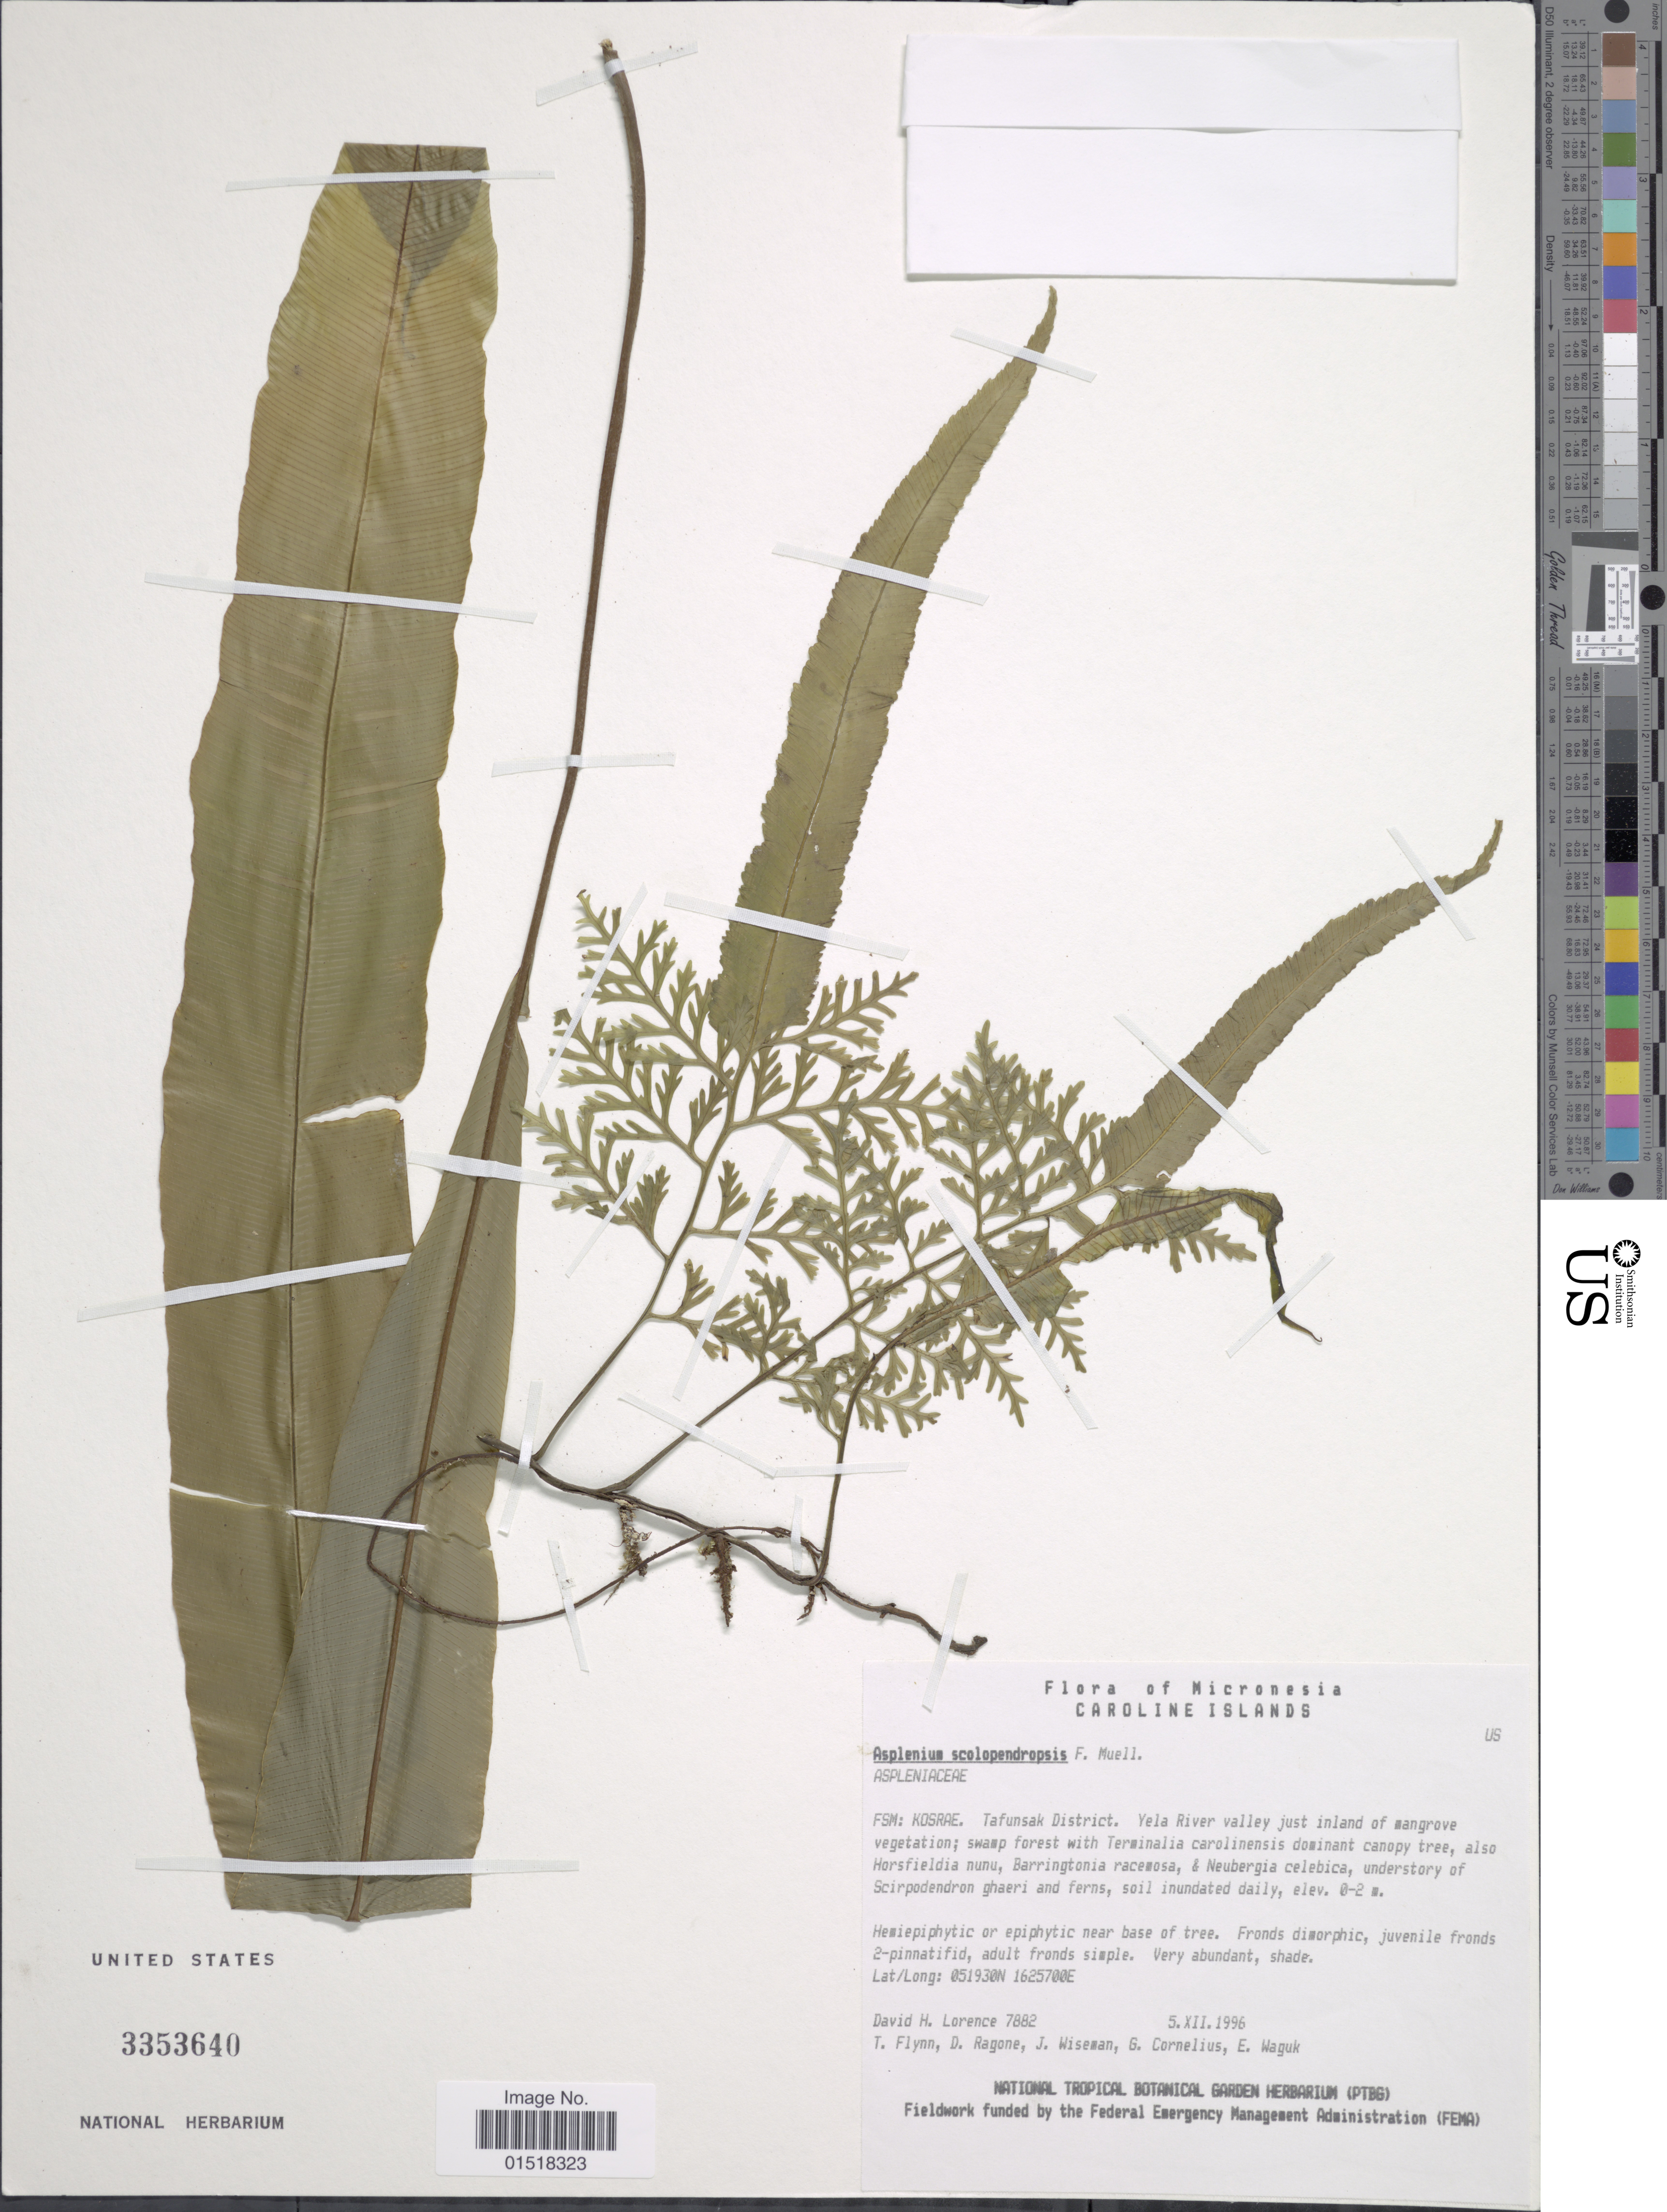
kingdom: Plantae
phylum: Tracheophyta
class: Polypodiopsida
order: Polypodiales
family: Aspleniaceae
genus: Asplenium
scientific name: Asplenium scolopendropsis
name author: F. Muell.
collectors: D. Lorence, T. Flynn, D. Ragone, J. Wiseman & et al.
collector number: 7882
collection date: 1996-12-05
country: Micronesia, Federated States of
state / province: Kosrae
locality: Caroline Islands. FSM: Kosrae. Tafunsak District. Yela River valley just inland of mangrove vegetation.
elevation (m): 0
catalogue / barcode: US 3353640